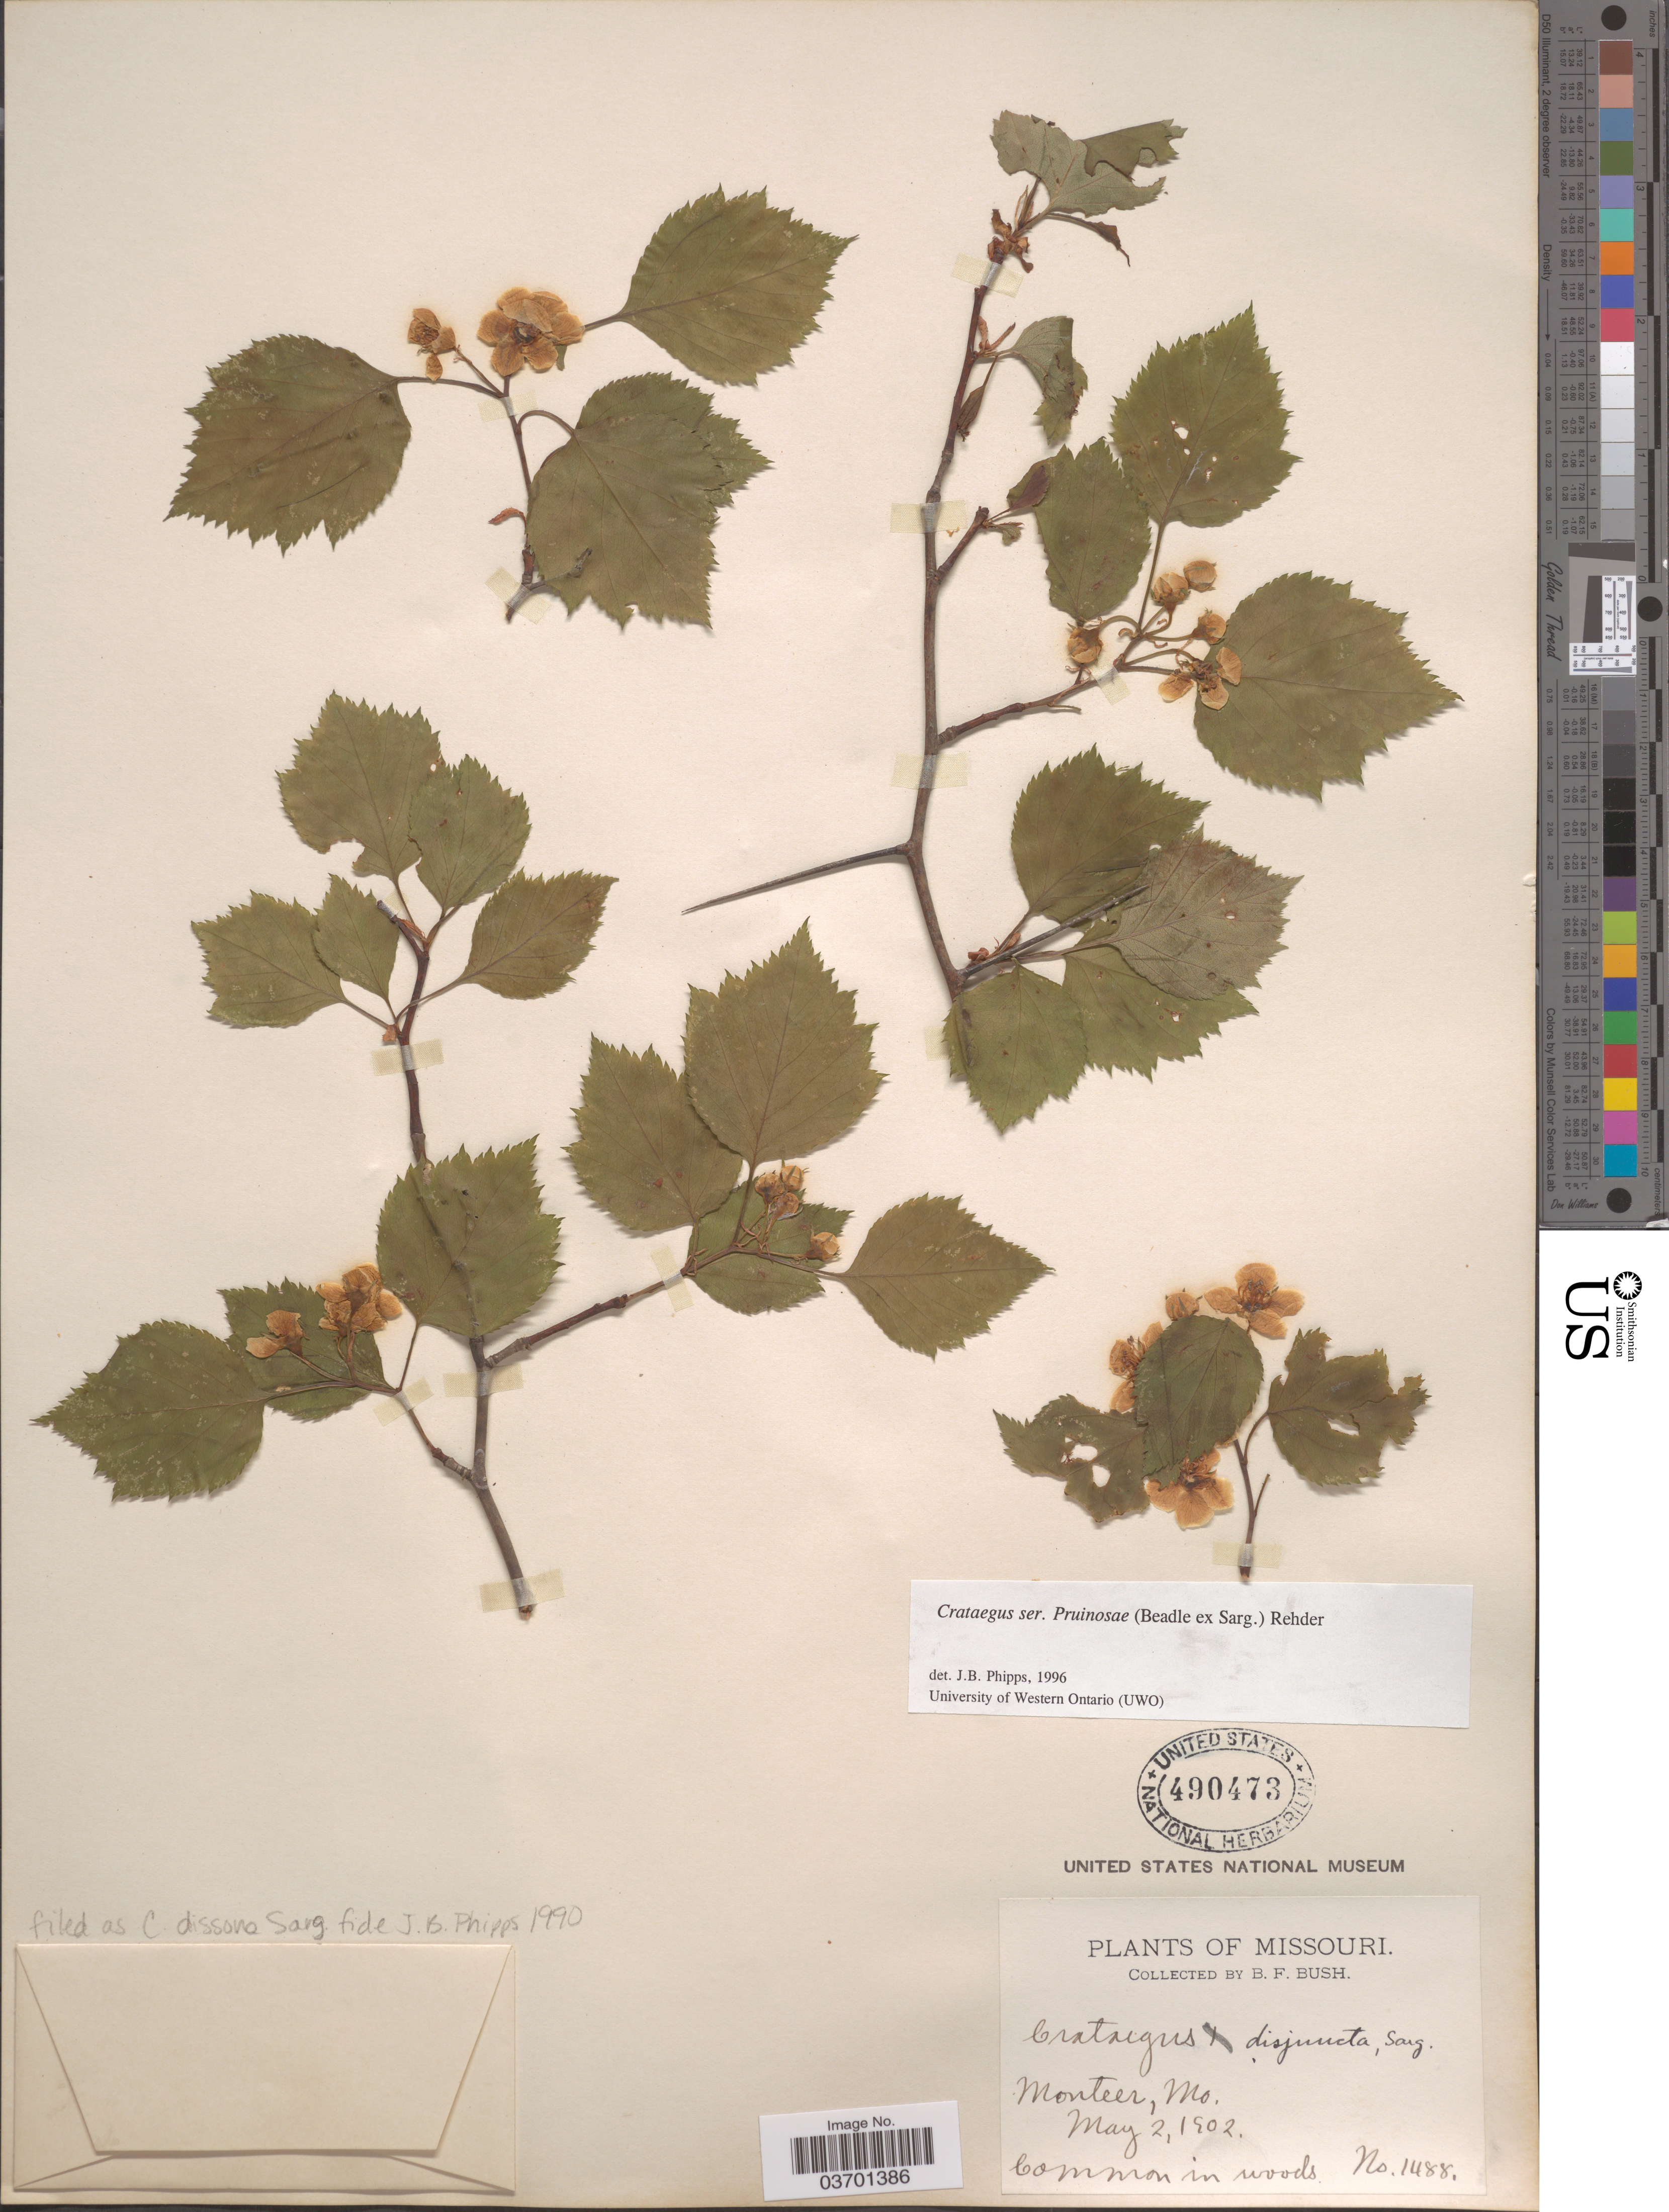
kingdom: Plantae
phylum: Tracheophyta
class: Magnoliopsida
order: Rosales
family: Rosaceae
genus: Crataegus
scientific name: Crataegus pruinosa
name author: (H.L. Wendl.) K. Koch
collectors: B. F. Bush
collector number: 1488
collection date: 1902-05-02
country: United States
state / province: Missouri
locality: Monteer.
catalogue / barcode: US 490473